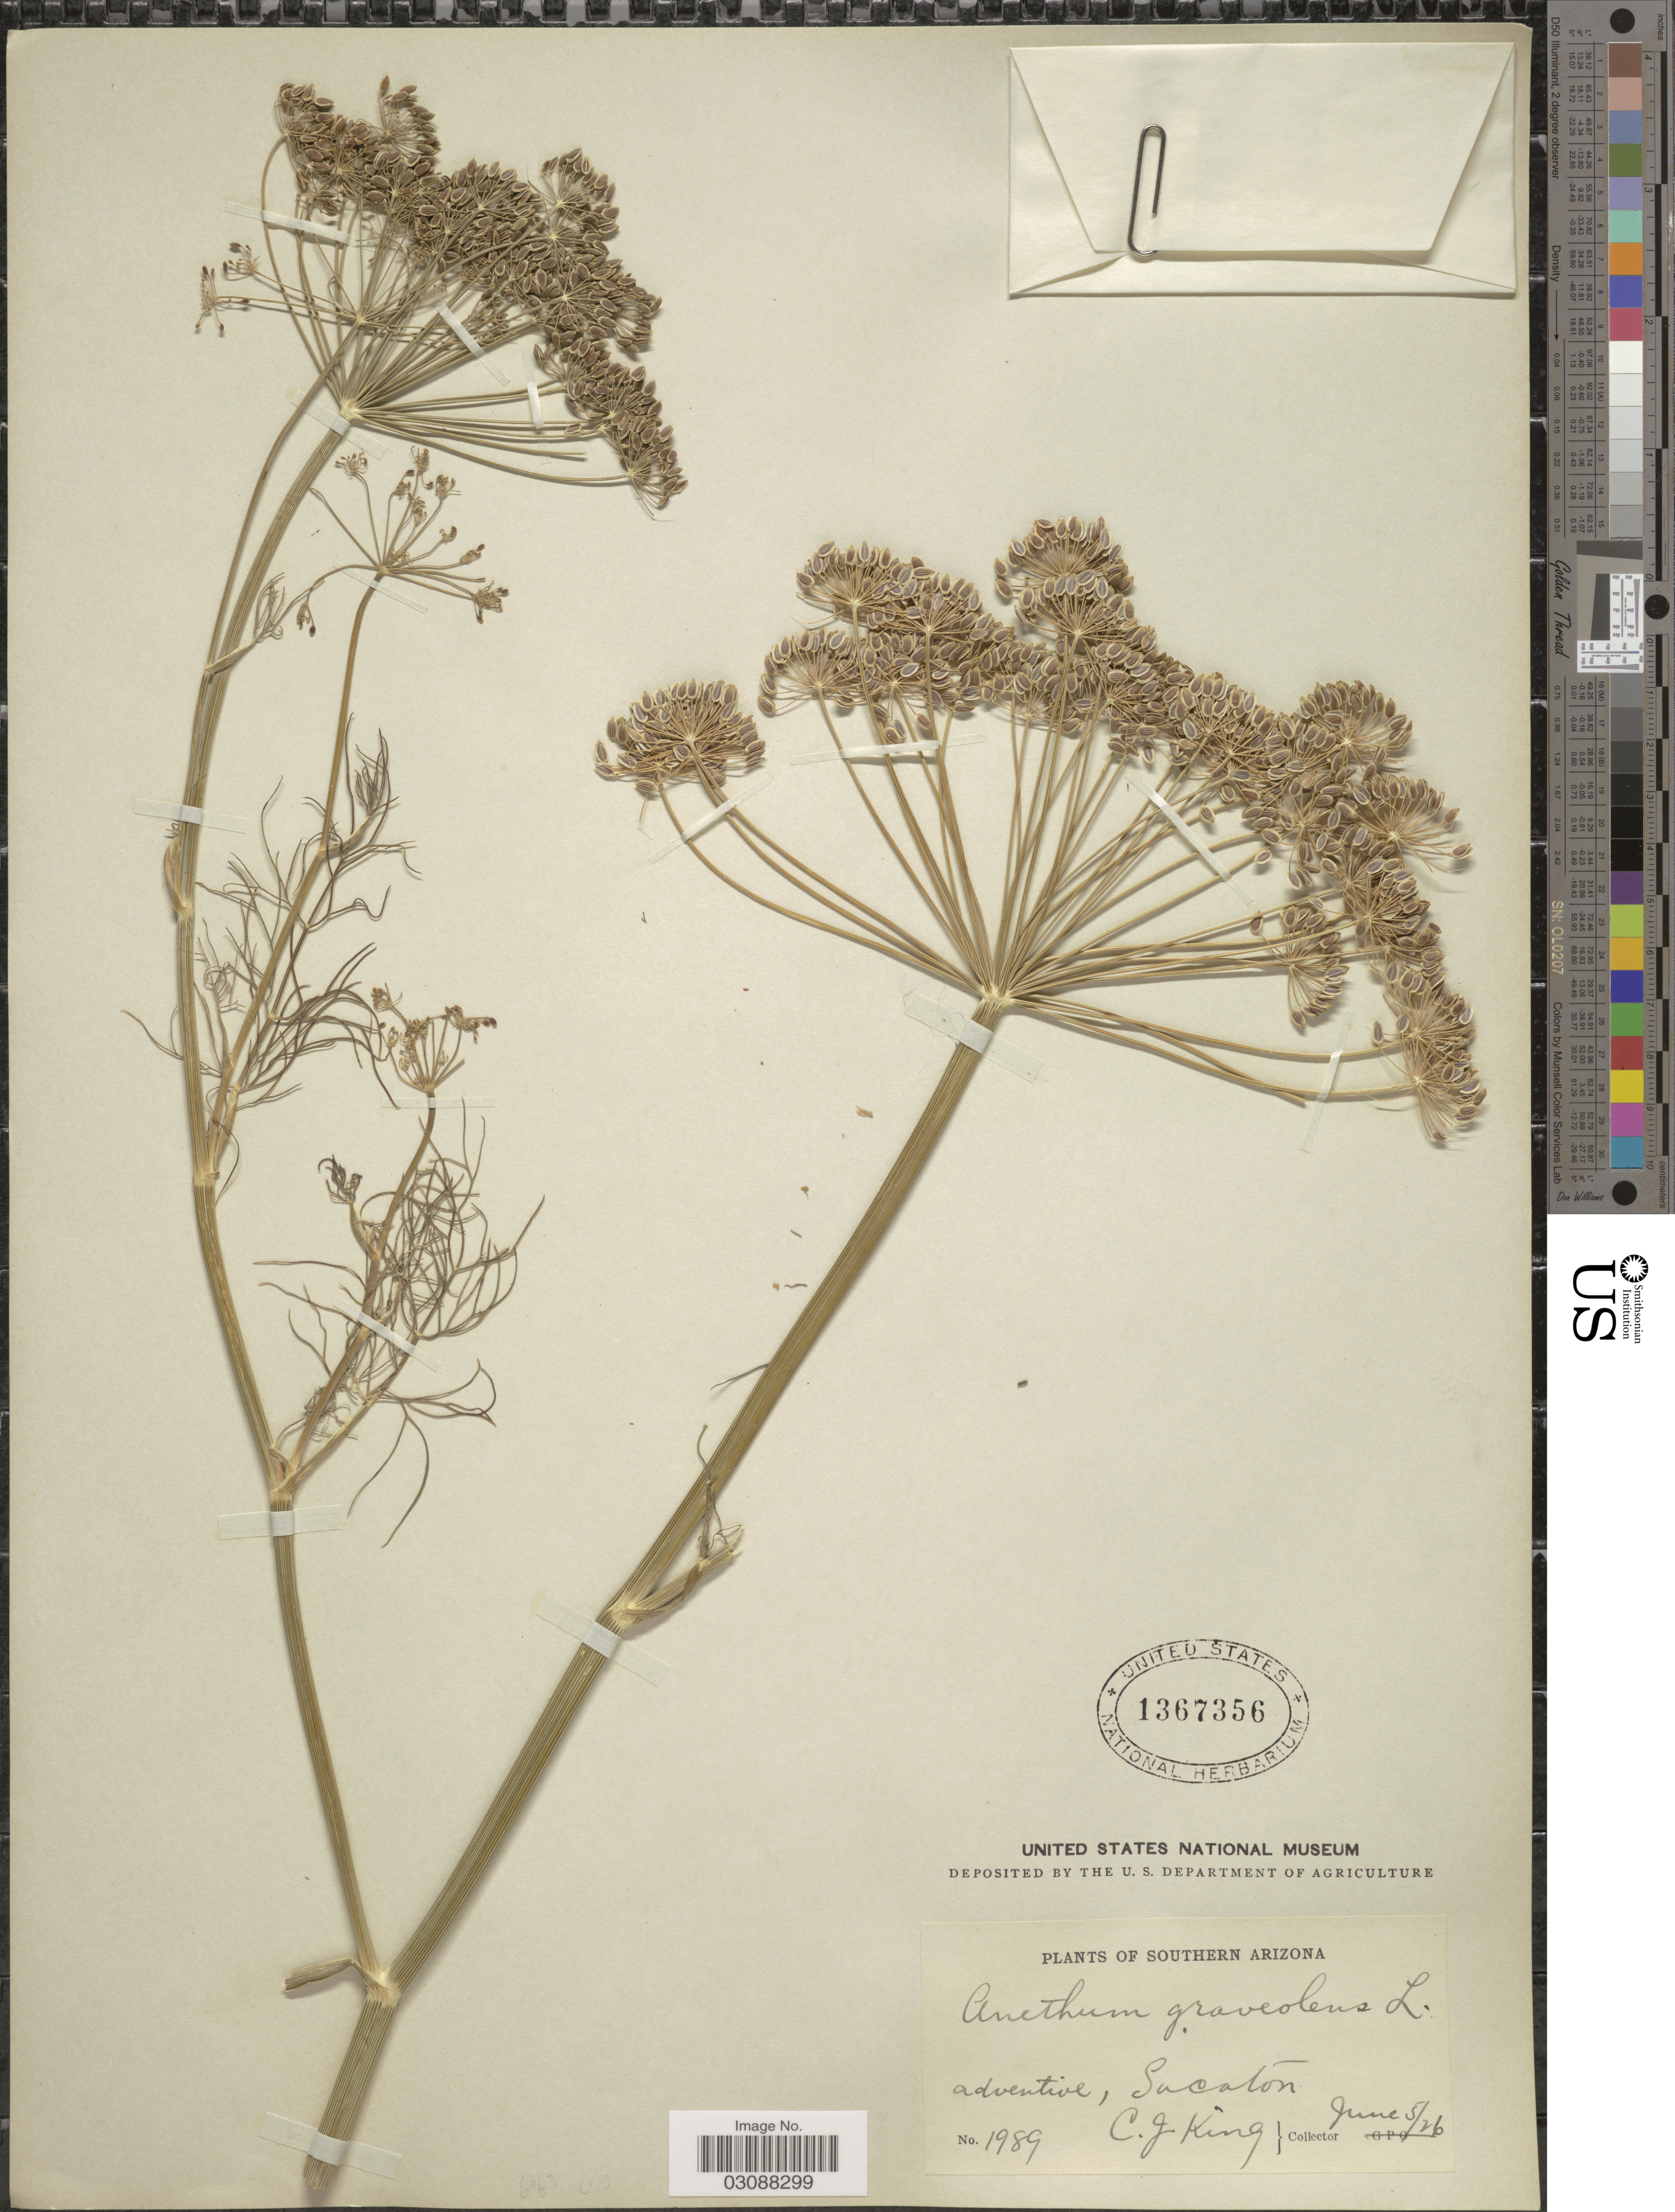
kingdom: Plantae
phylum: Tracheophyta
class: Magnoliopsida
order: Apiales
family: Apiaceae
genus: Anethum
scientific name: Anethum graveolens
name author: L.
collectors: C. J. King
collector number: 1989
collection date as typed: Transcribed d/m/y: 5/6/26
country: United States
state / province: Arizona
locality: Southern Arizona. Sacaton.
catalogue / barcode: US 1367356